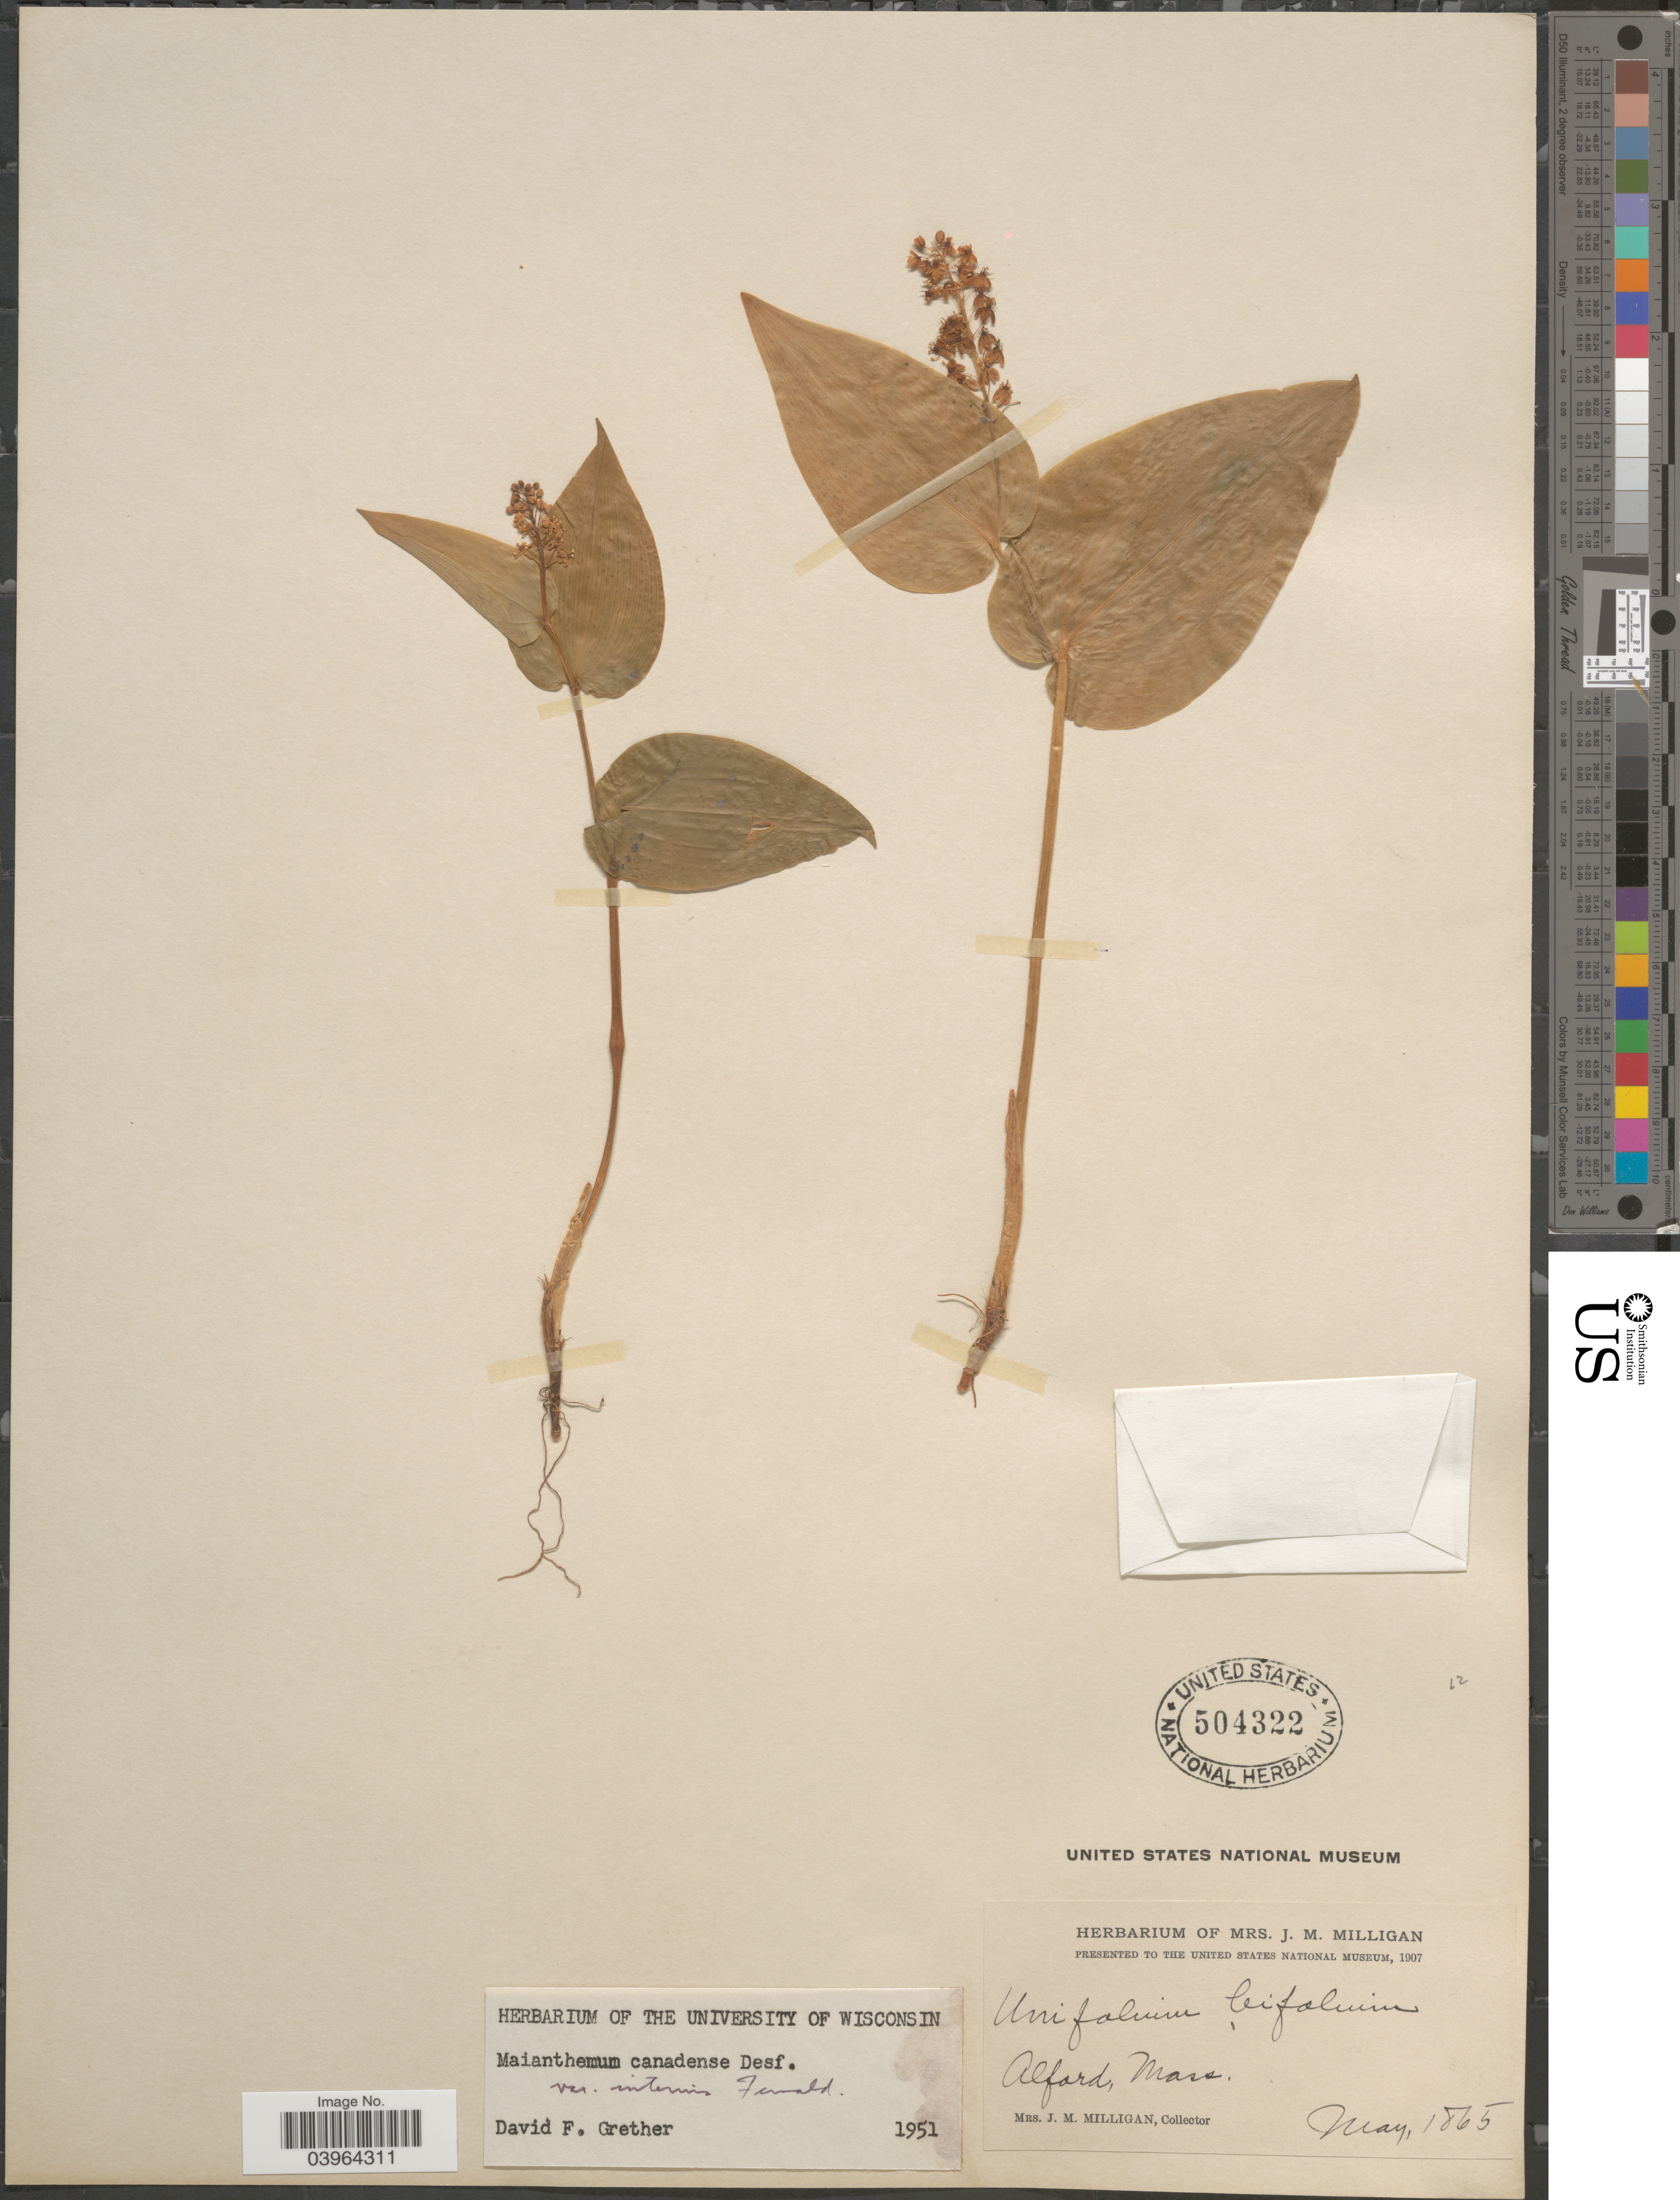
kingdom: Plantae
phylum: Tracheophyta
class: Liliopsida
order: Asparagales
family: Asparagaceae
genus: Maianthemum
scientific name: Maianthemum canadense var. interius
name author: Fernald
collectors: J. Milligan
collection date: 1865-05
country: United States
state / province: Massachusetts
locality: Alford.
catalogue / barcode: US 504322